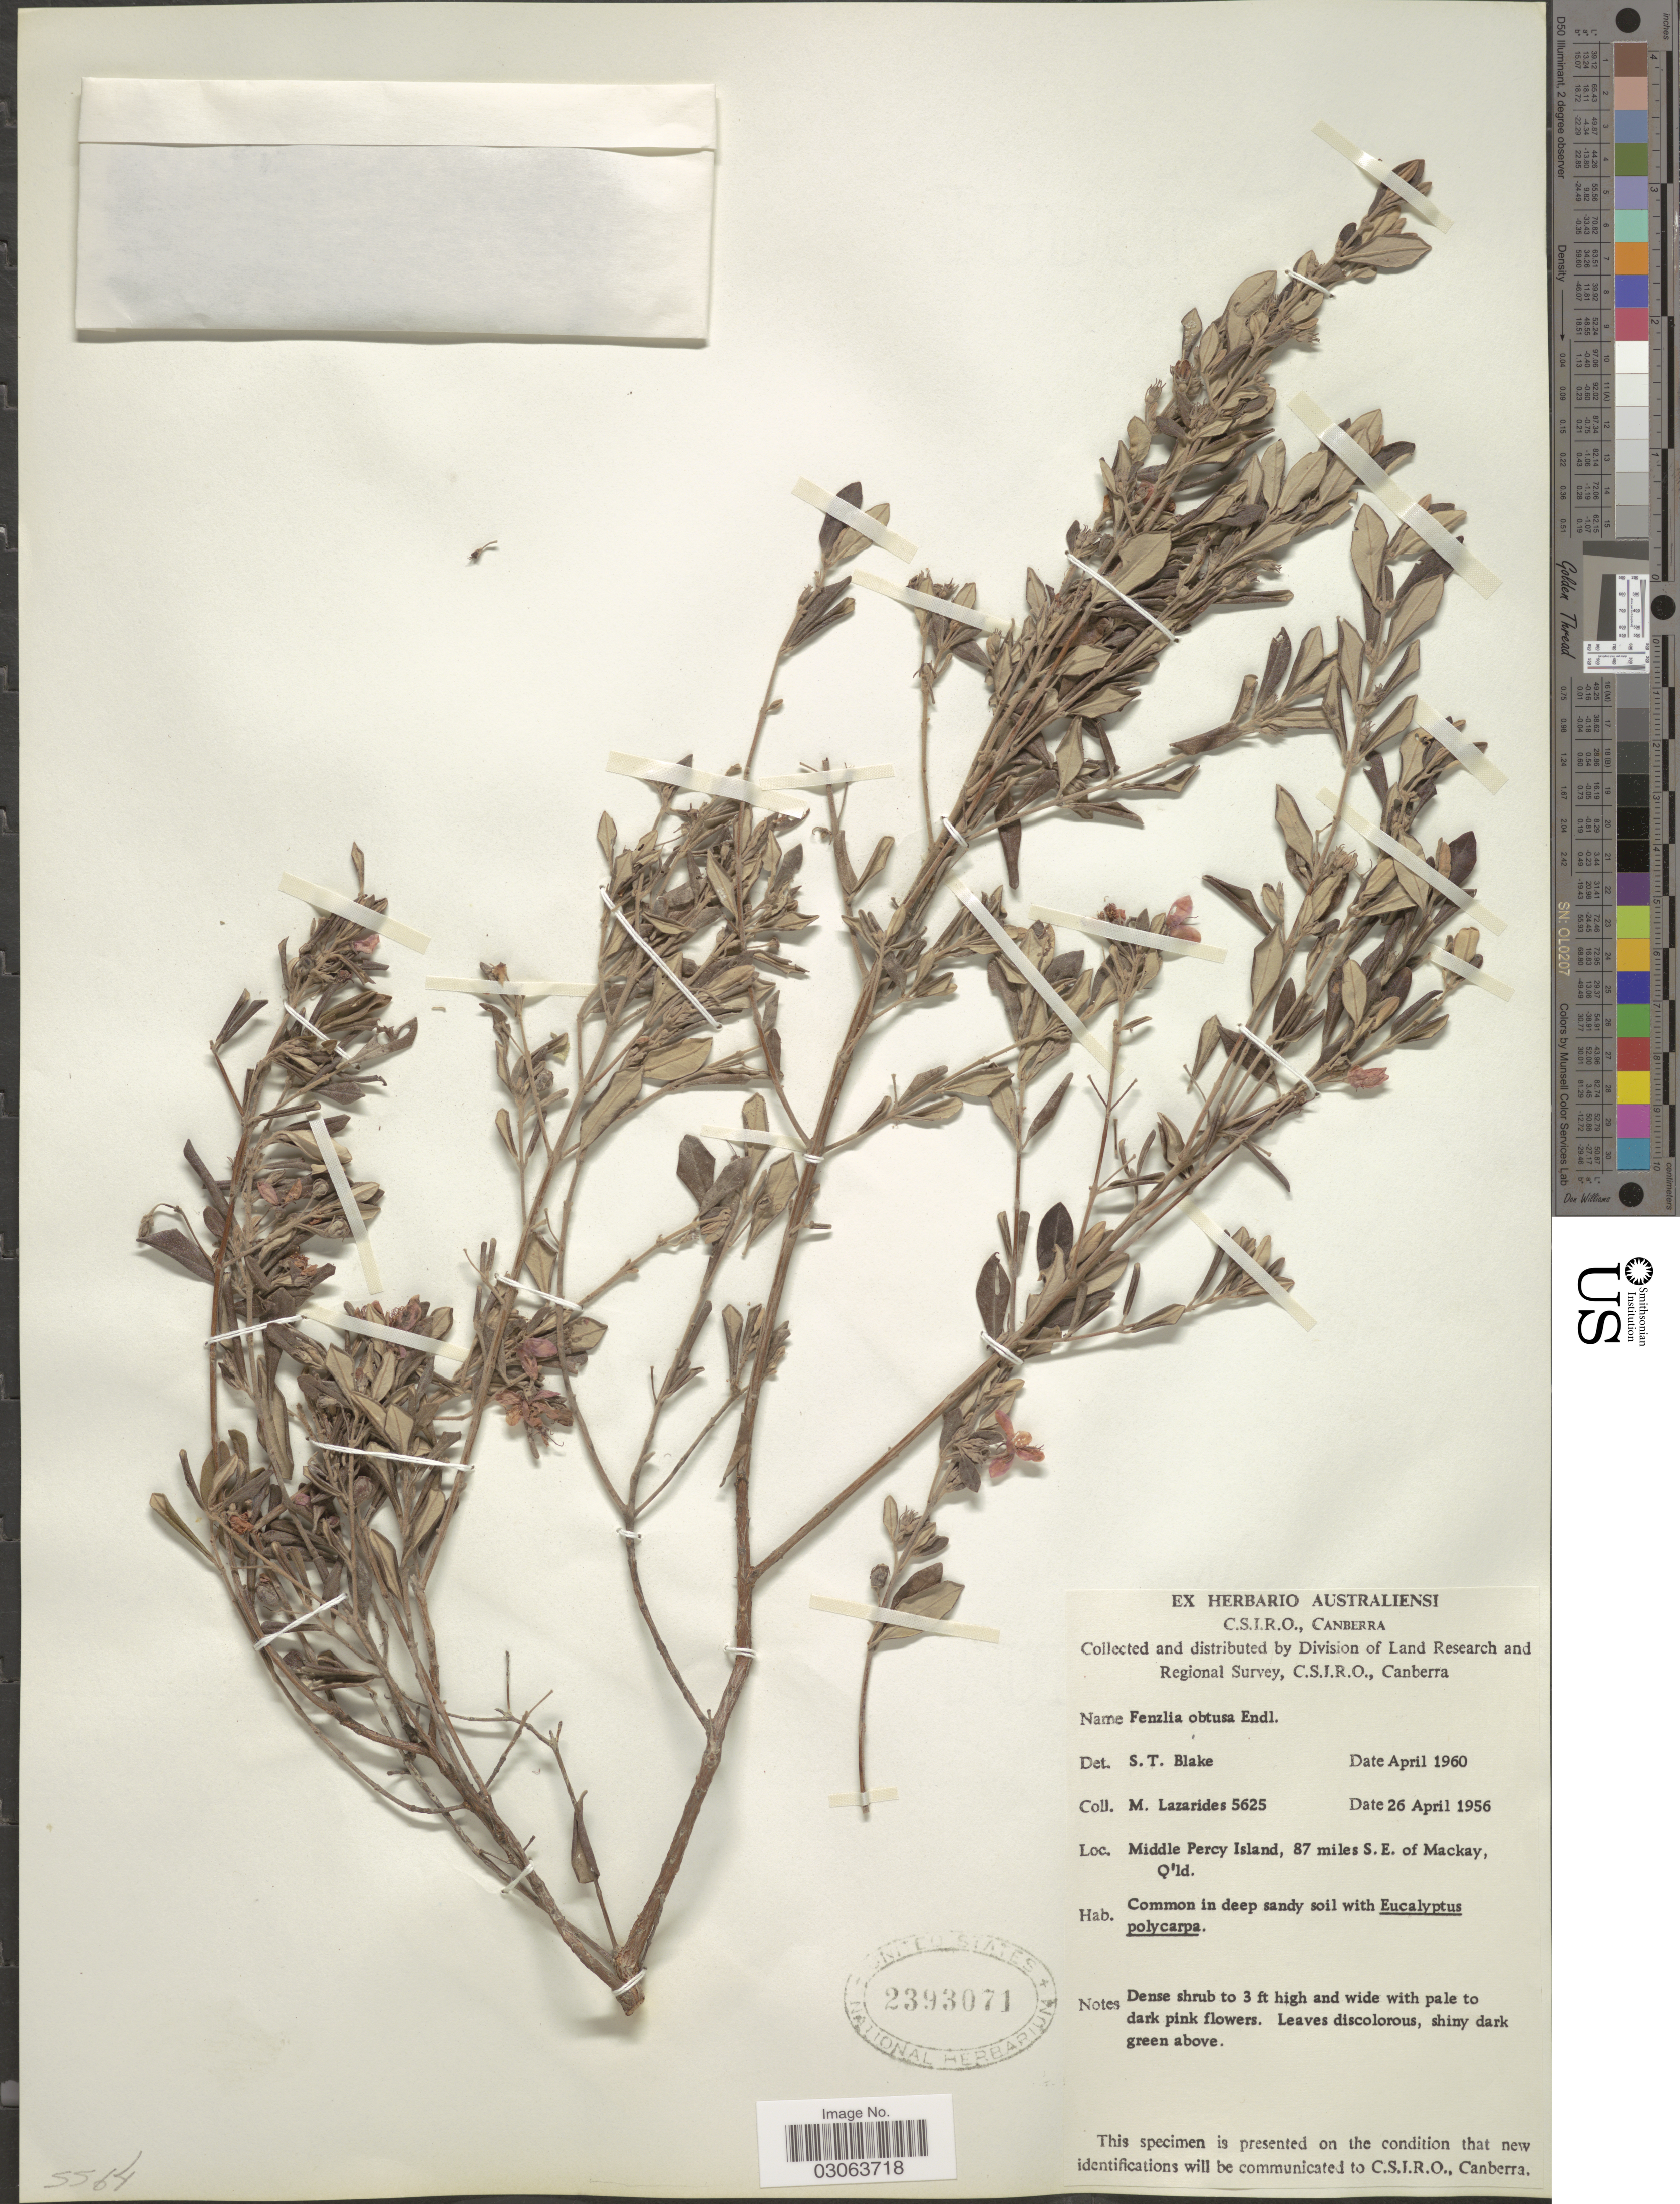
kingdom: Plantae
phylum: Tracheophyta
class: Magnoliopsida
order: Myrtales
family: Myrtaceae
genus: Myrtella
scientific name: Myrtella obtusa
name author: (Endl.) A.J. Scott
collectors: M. Lazarides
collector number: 5625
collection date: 1956-04-26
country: Australia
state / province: Queensland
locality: Middle Percy Island, 87 miles S.E. of Mackay.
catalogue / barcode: US 2393071